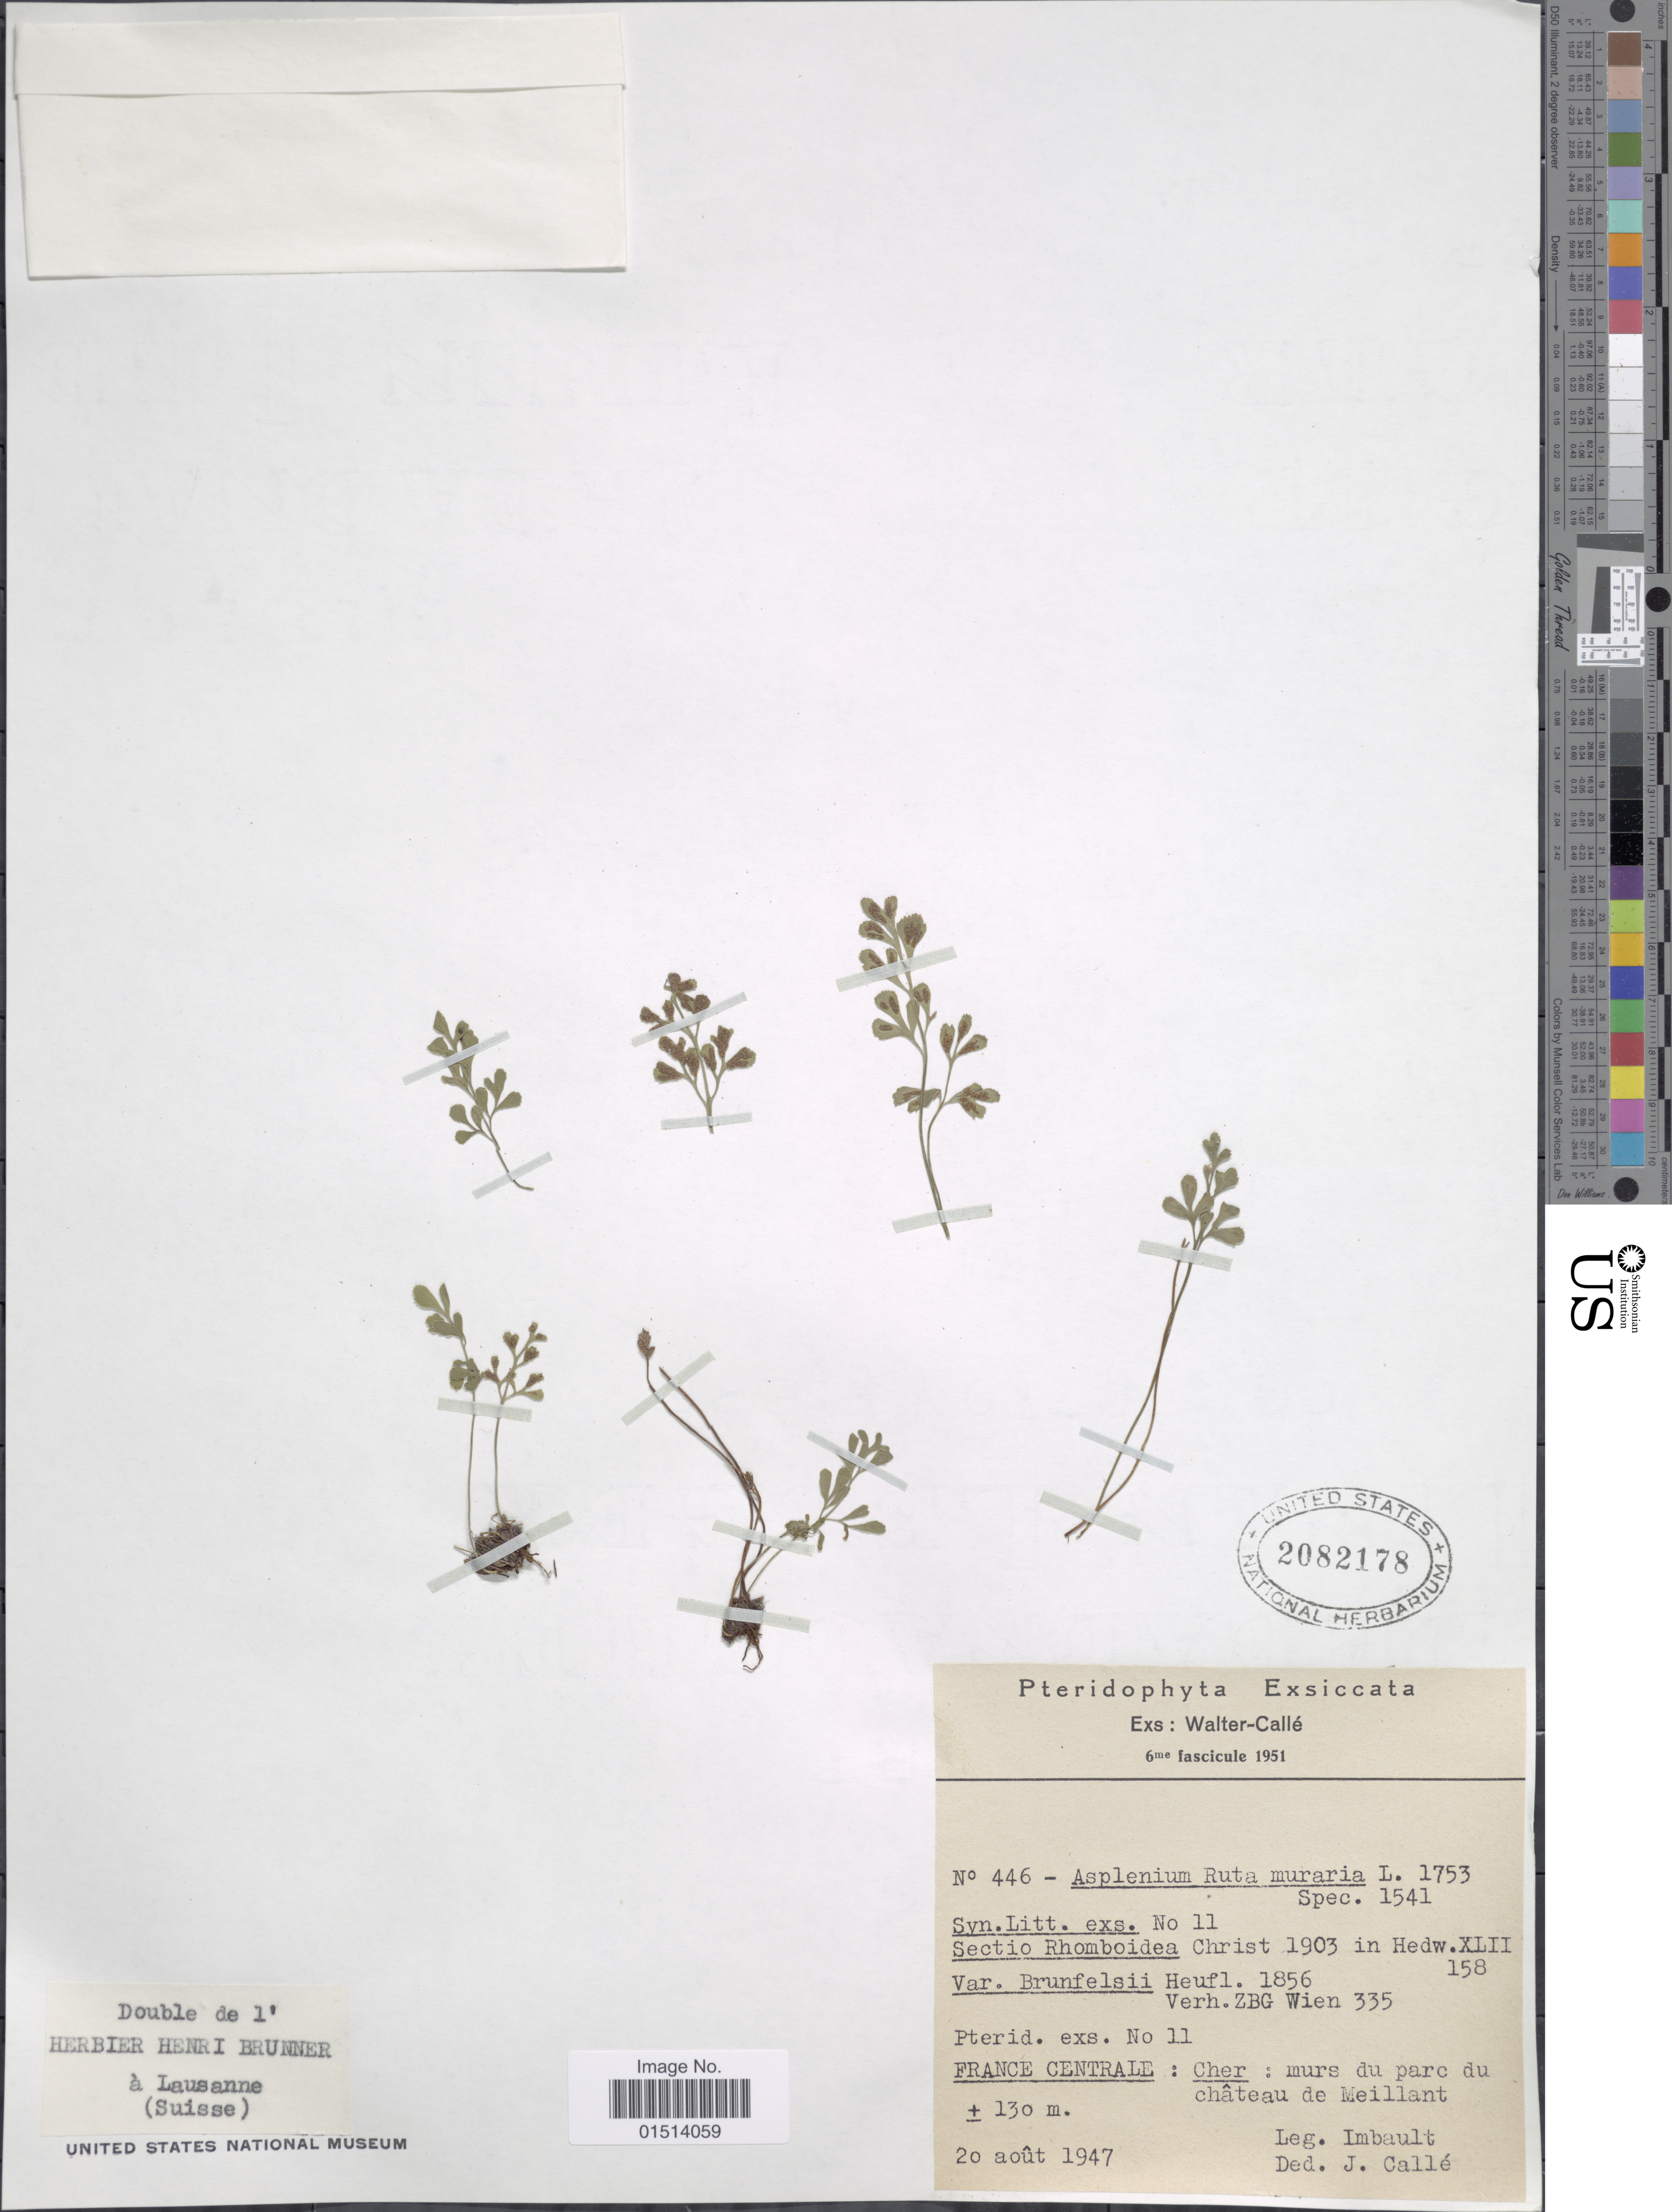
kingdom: Plantae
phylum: Tracheophyta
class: Polypodiopsida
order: Polypodiales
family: Aspleniaceae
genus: Asplenium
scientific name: Asplenium ruta-muraria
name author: L.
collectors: Imbault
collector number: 446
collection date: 1947-08-20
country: France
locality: France Centrale: Cher: murs du parc du chateau de Meillant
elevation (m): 130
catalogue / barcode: US 2082178